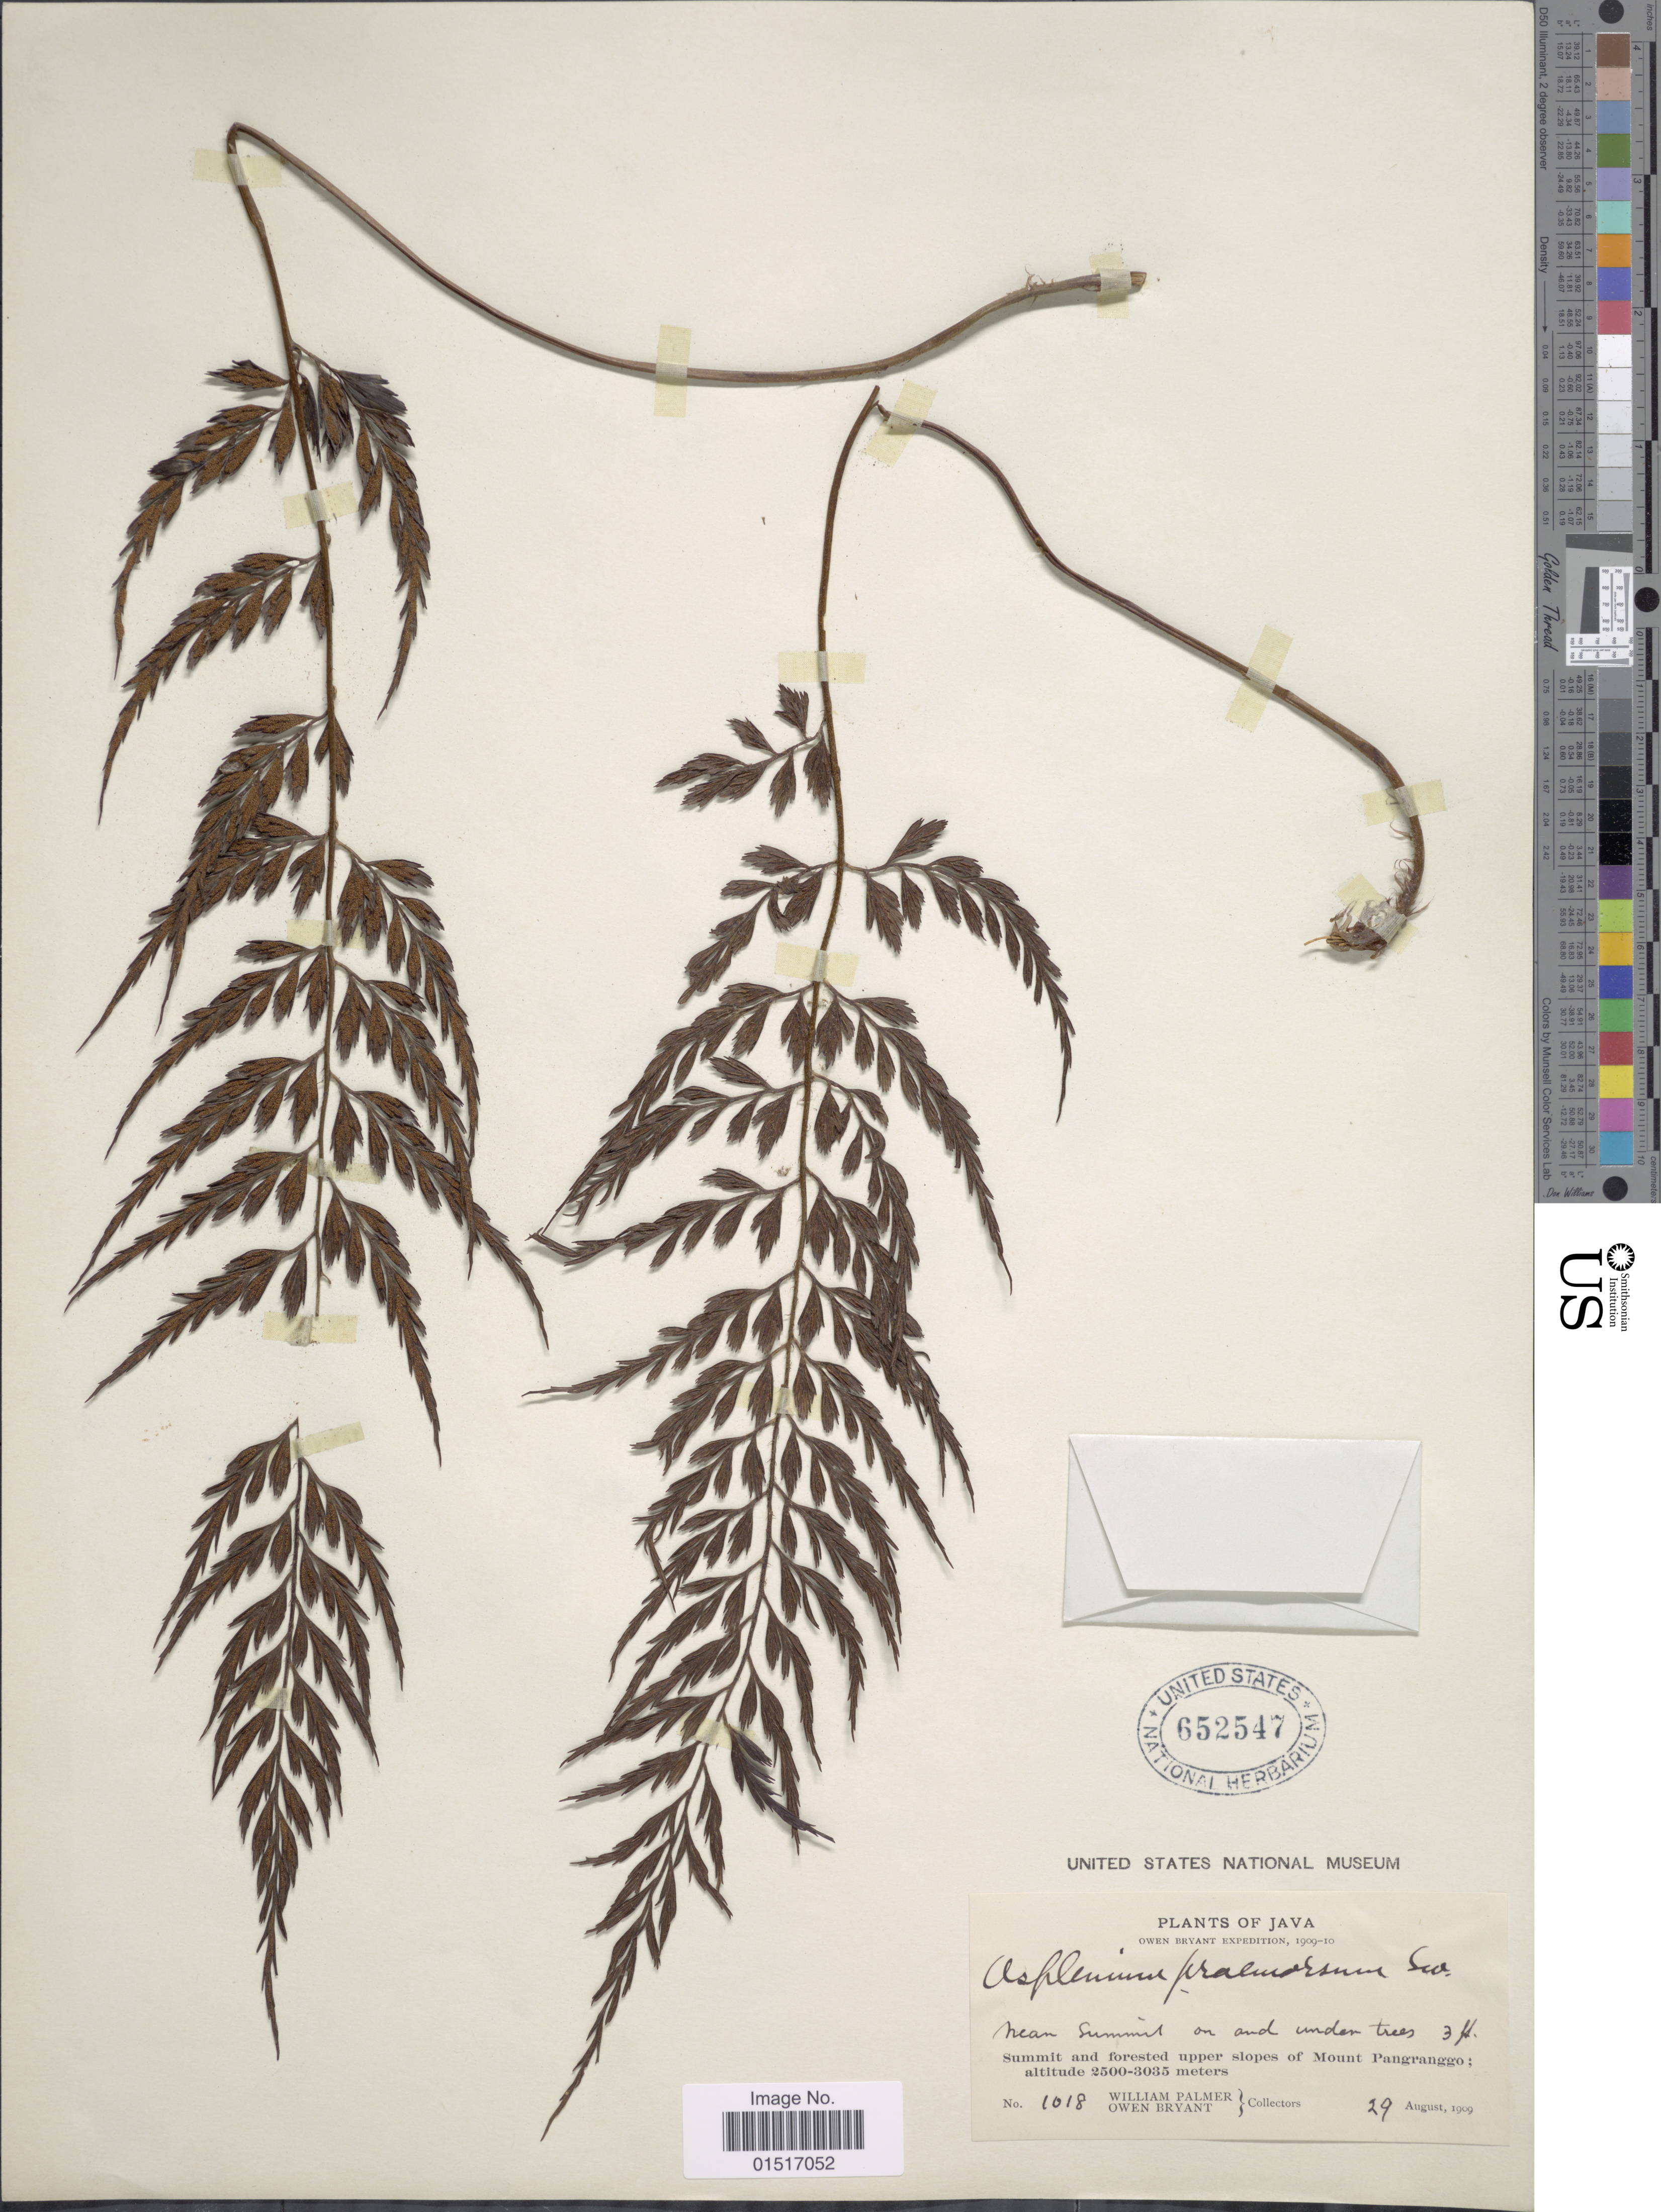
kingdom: Plantae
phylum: Tracheophyta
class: Polypodiopsida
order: Polypodiales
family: Aspleniaceae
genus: Asplenium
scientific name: Asplenium praemorsum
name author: Sw.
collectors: W. Palmer & O. Bryant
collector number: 1018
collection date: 1909-08-29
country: Indonesia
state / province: Java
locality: Summit and forested upper slopes of Mount Pangranggo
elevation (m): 2500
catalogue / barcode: US 652547